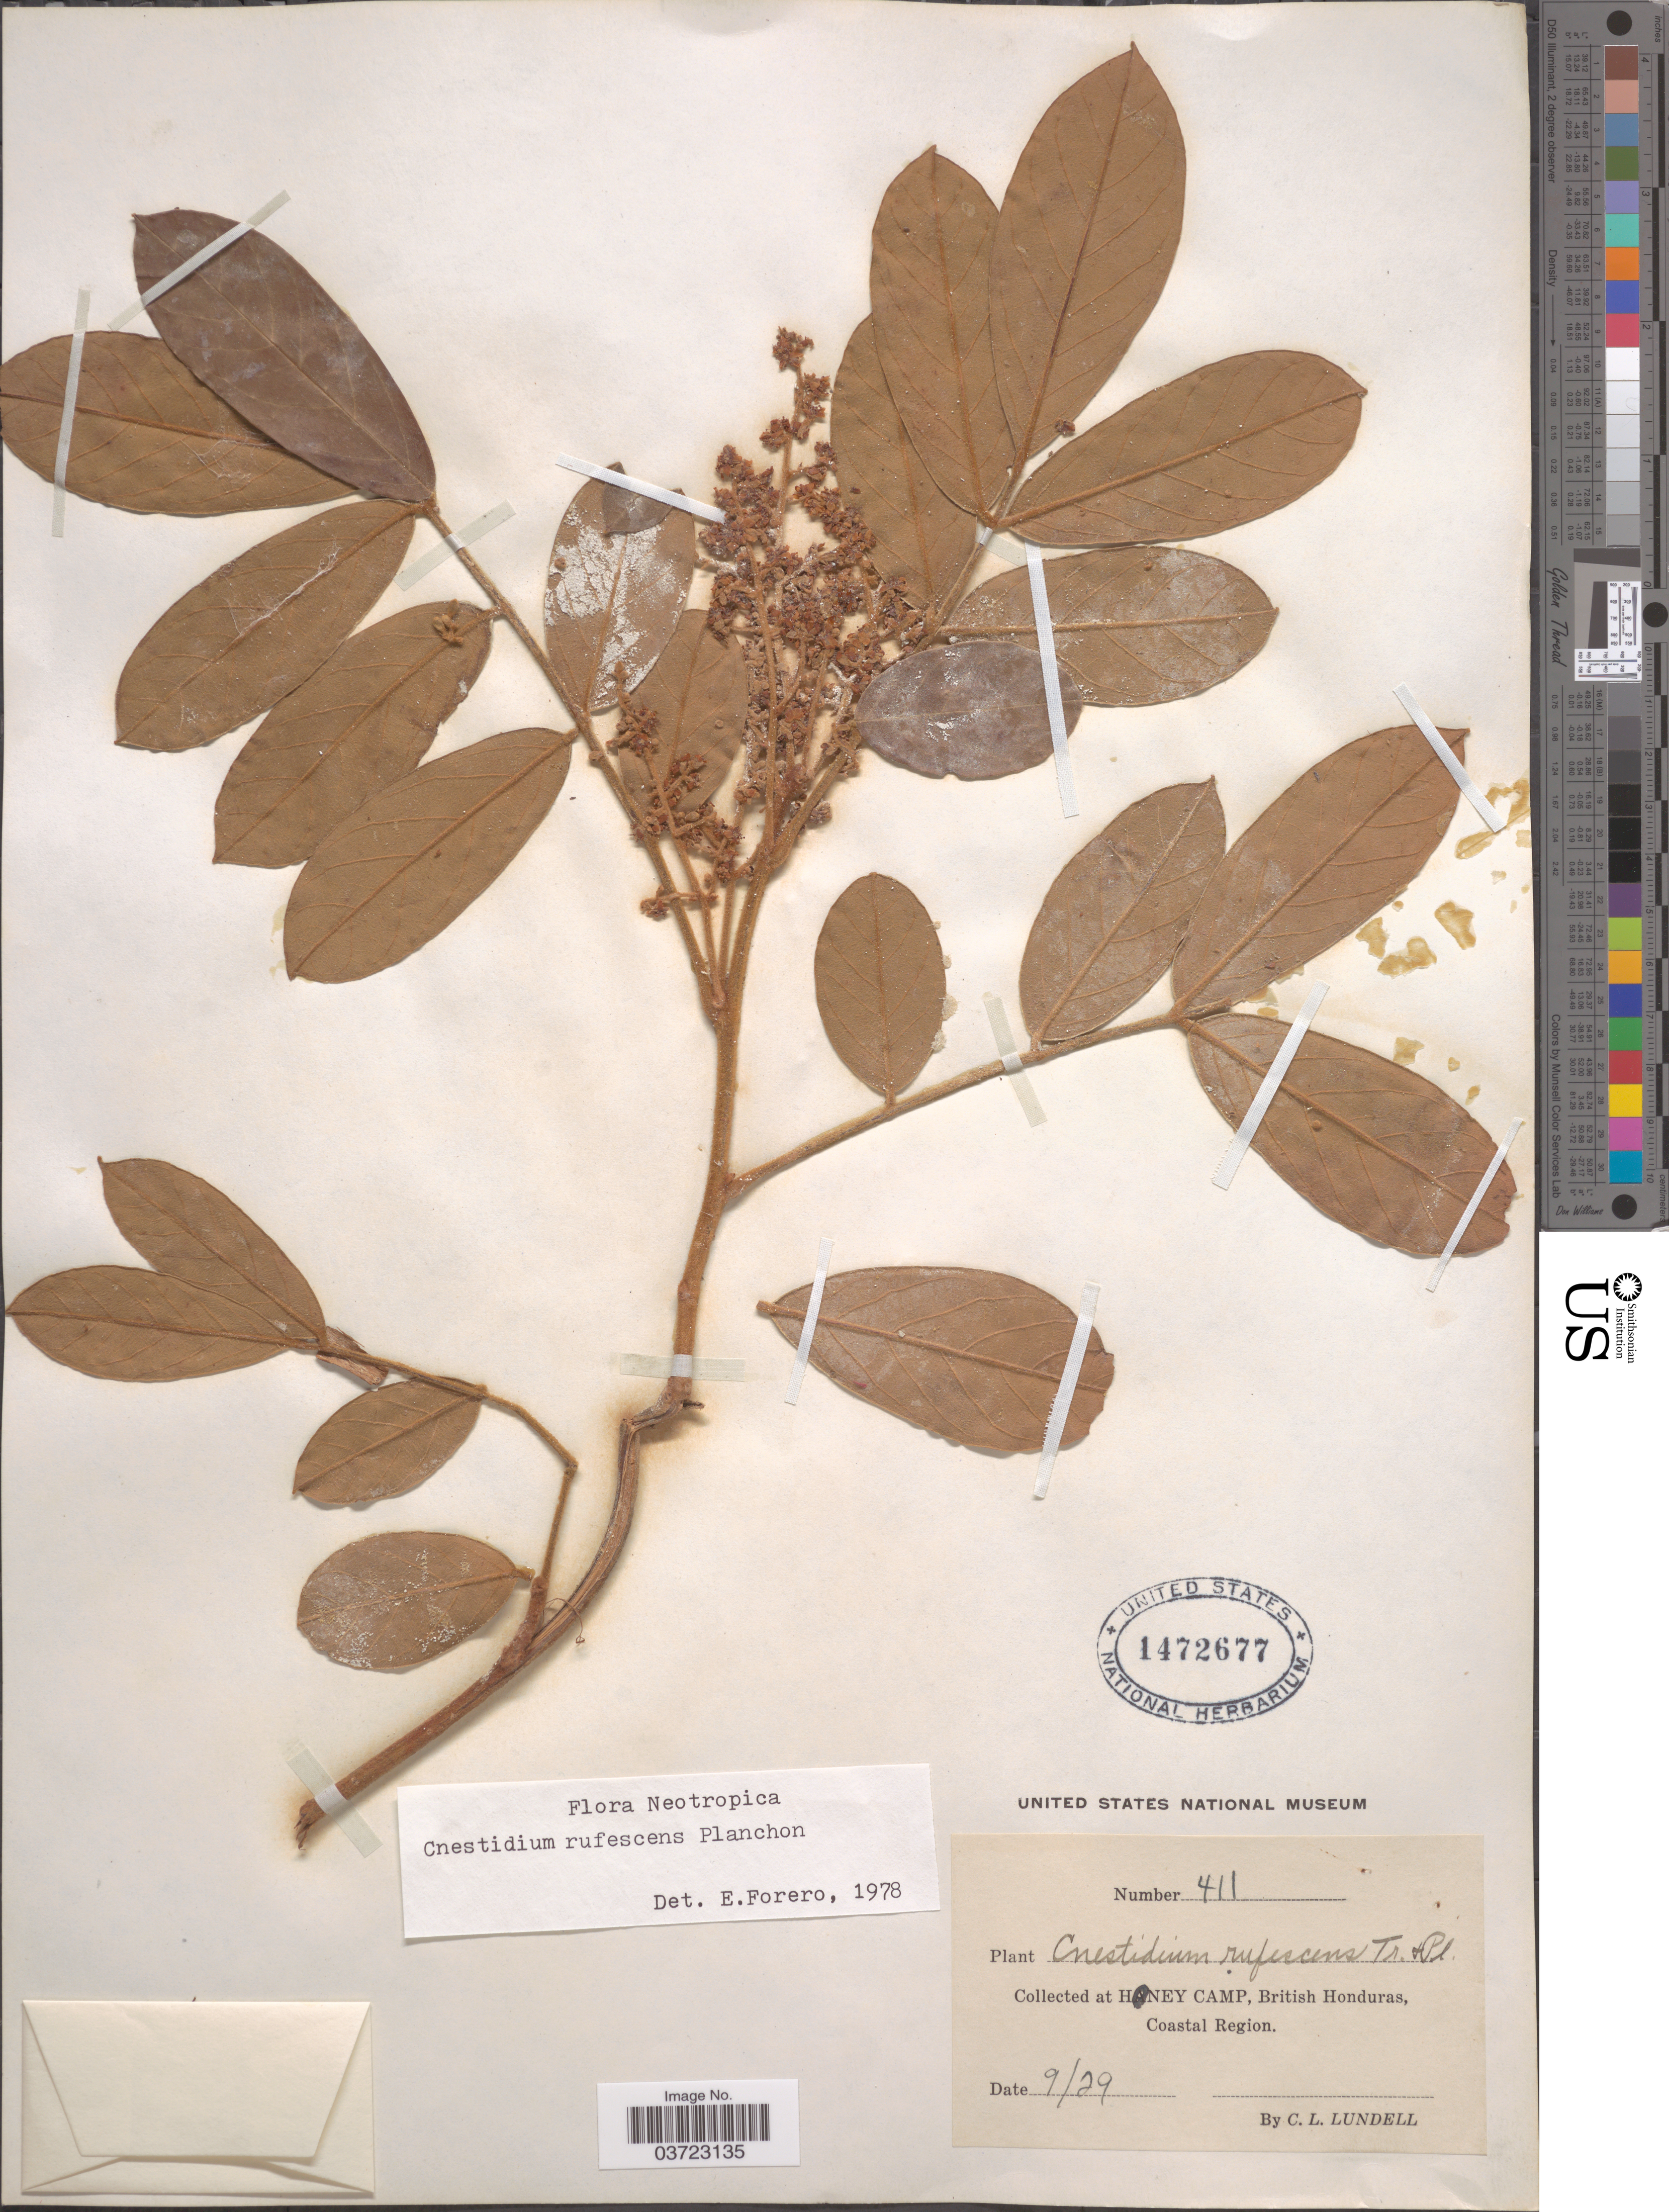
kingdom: Plantae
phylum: Tracheophyta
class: Magnoliopsida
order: Oxalidales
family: Connaraceae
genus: Cnestidium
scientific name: Cnestidium rufescens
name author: Planch.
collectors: C. L. Lundell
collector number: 411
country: Belize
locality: Honey Camp, British Honduras, Coastal Region.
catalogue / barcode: US 1472677